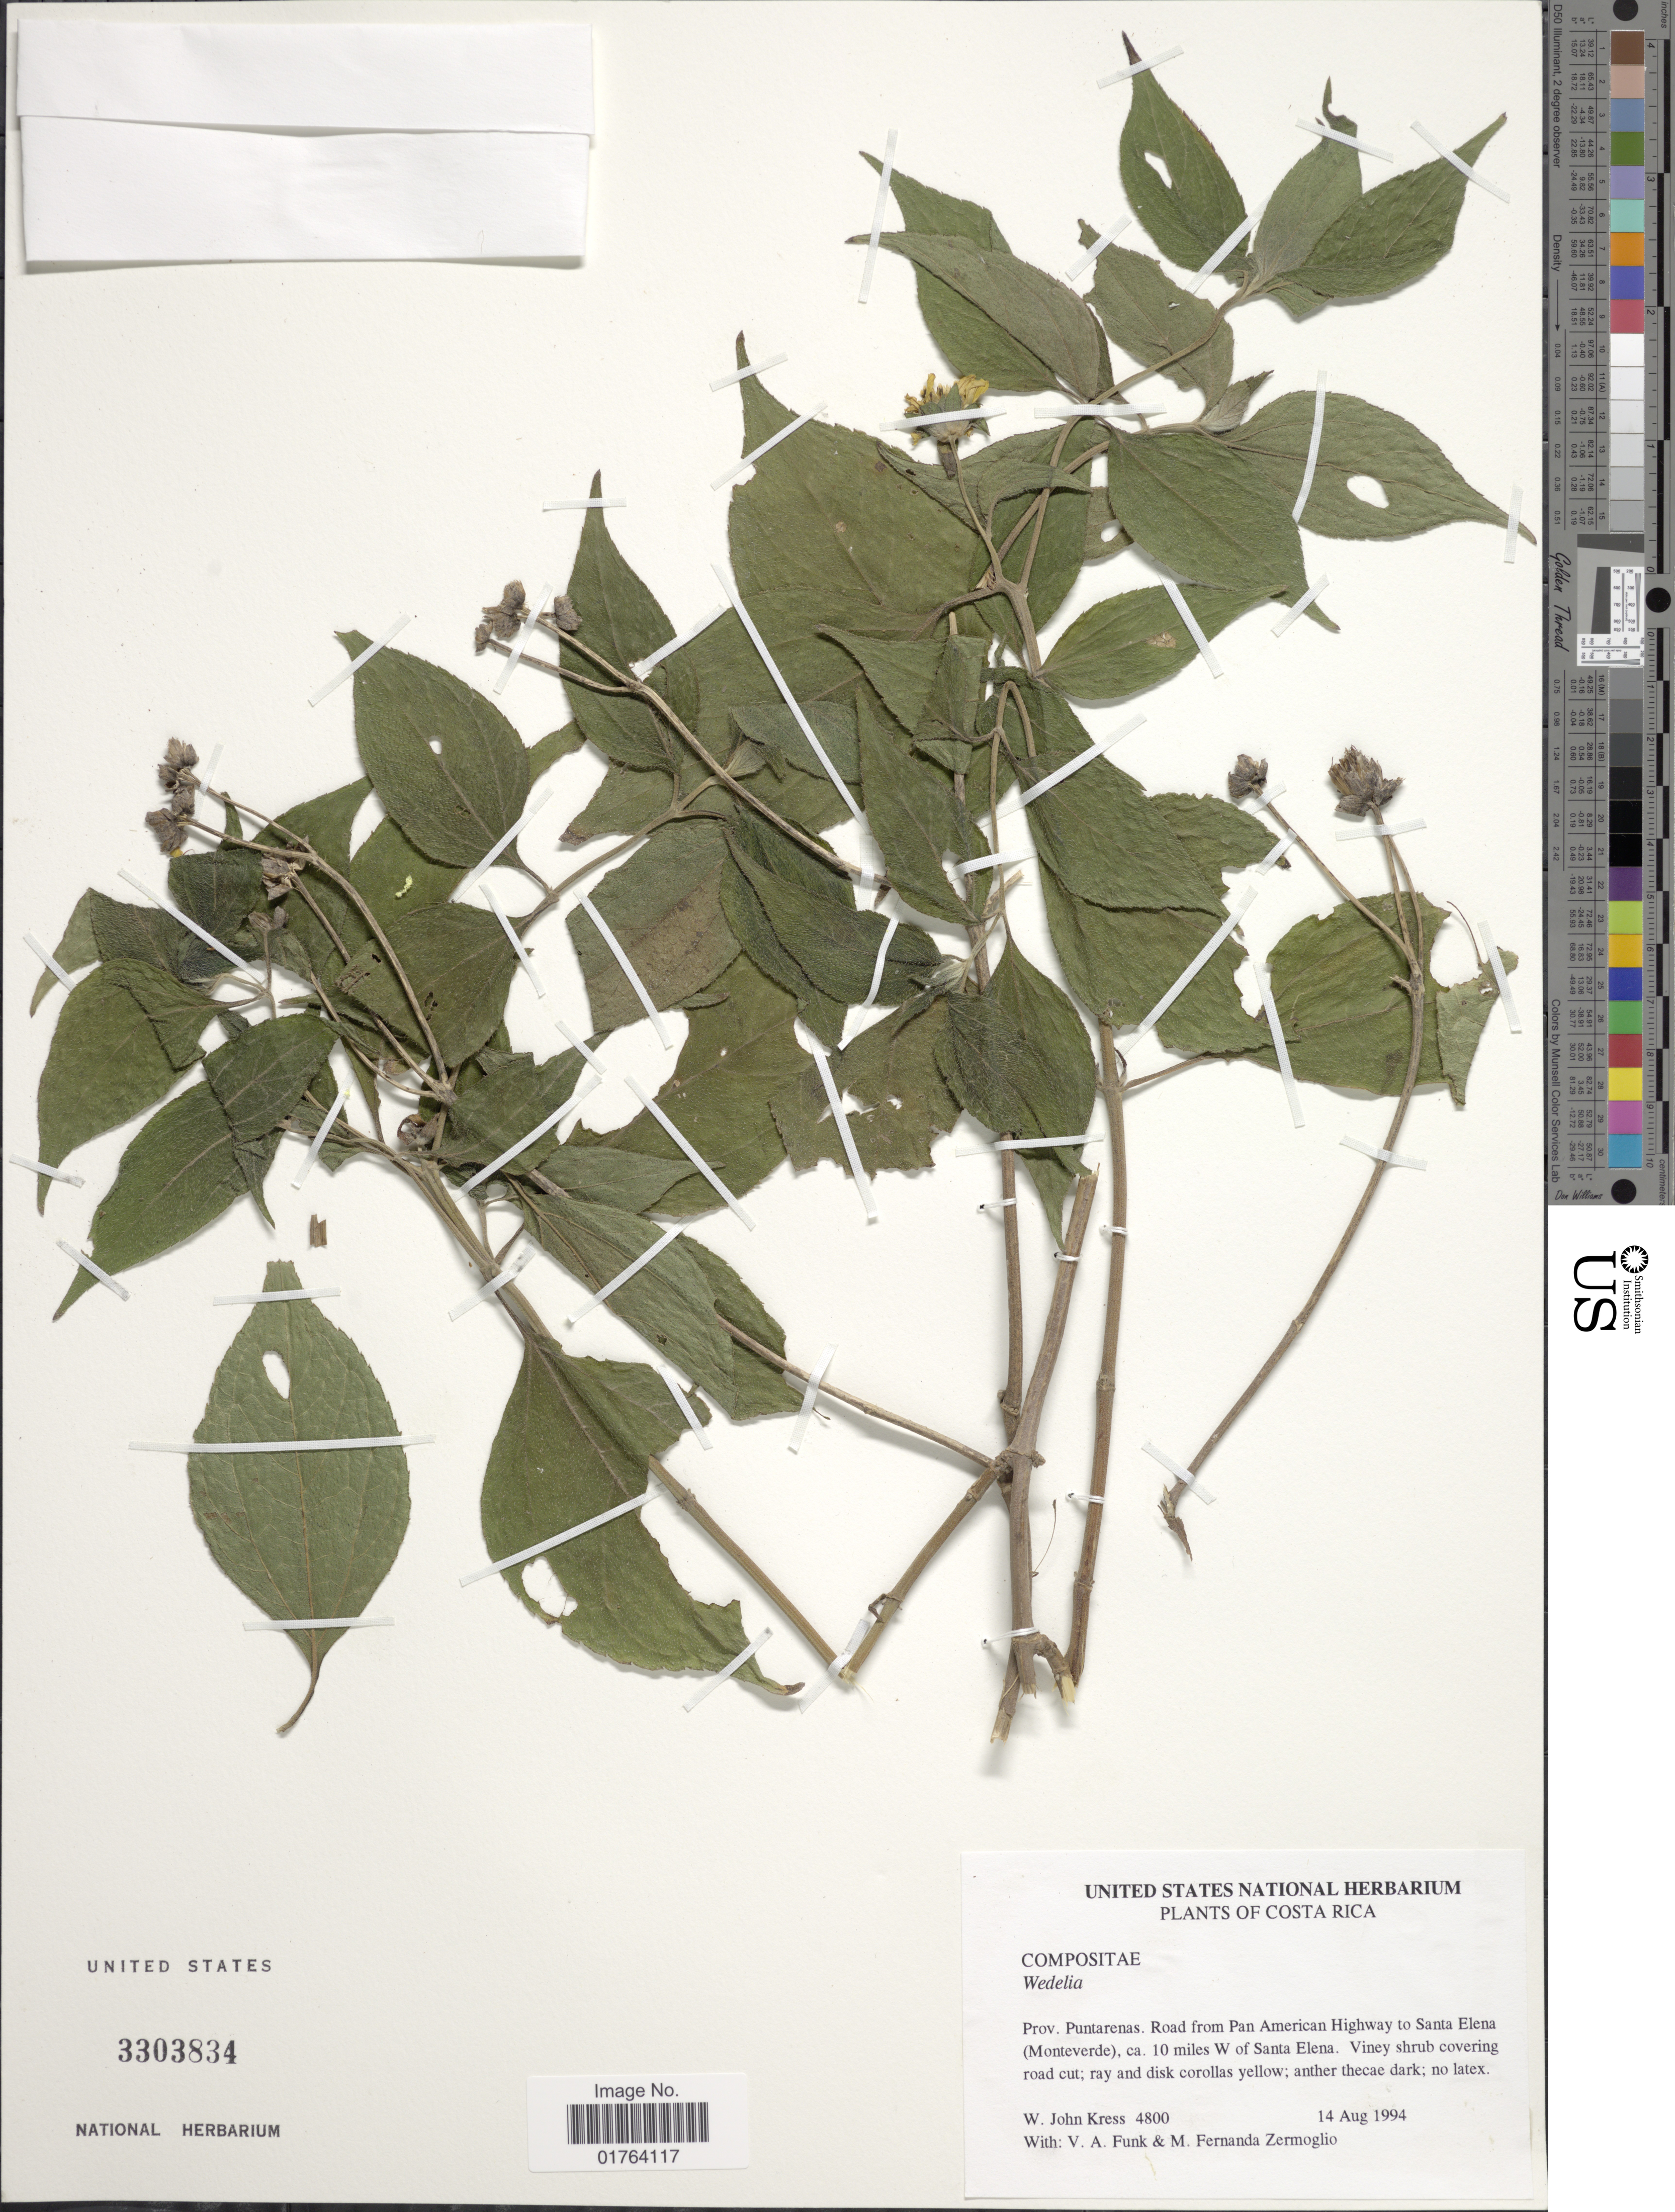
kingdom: Plantae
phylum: Tracheophyta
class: Magnoliopsida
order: Asterales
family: Asteraceae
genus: Wedelia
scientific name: Wedelia calycina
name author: Rich.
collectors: W. J. Kress, V. Funk & M. Zermoglio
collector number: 4800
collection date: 1994-08-14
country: Costa Rica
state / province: Puntarenas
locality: Road from Pan American Highway to santa Elena (Monteverde), ca. 10 miles W of Santa Elena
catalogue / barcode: US 3303834